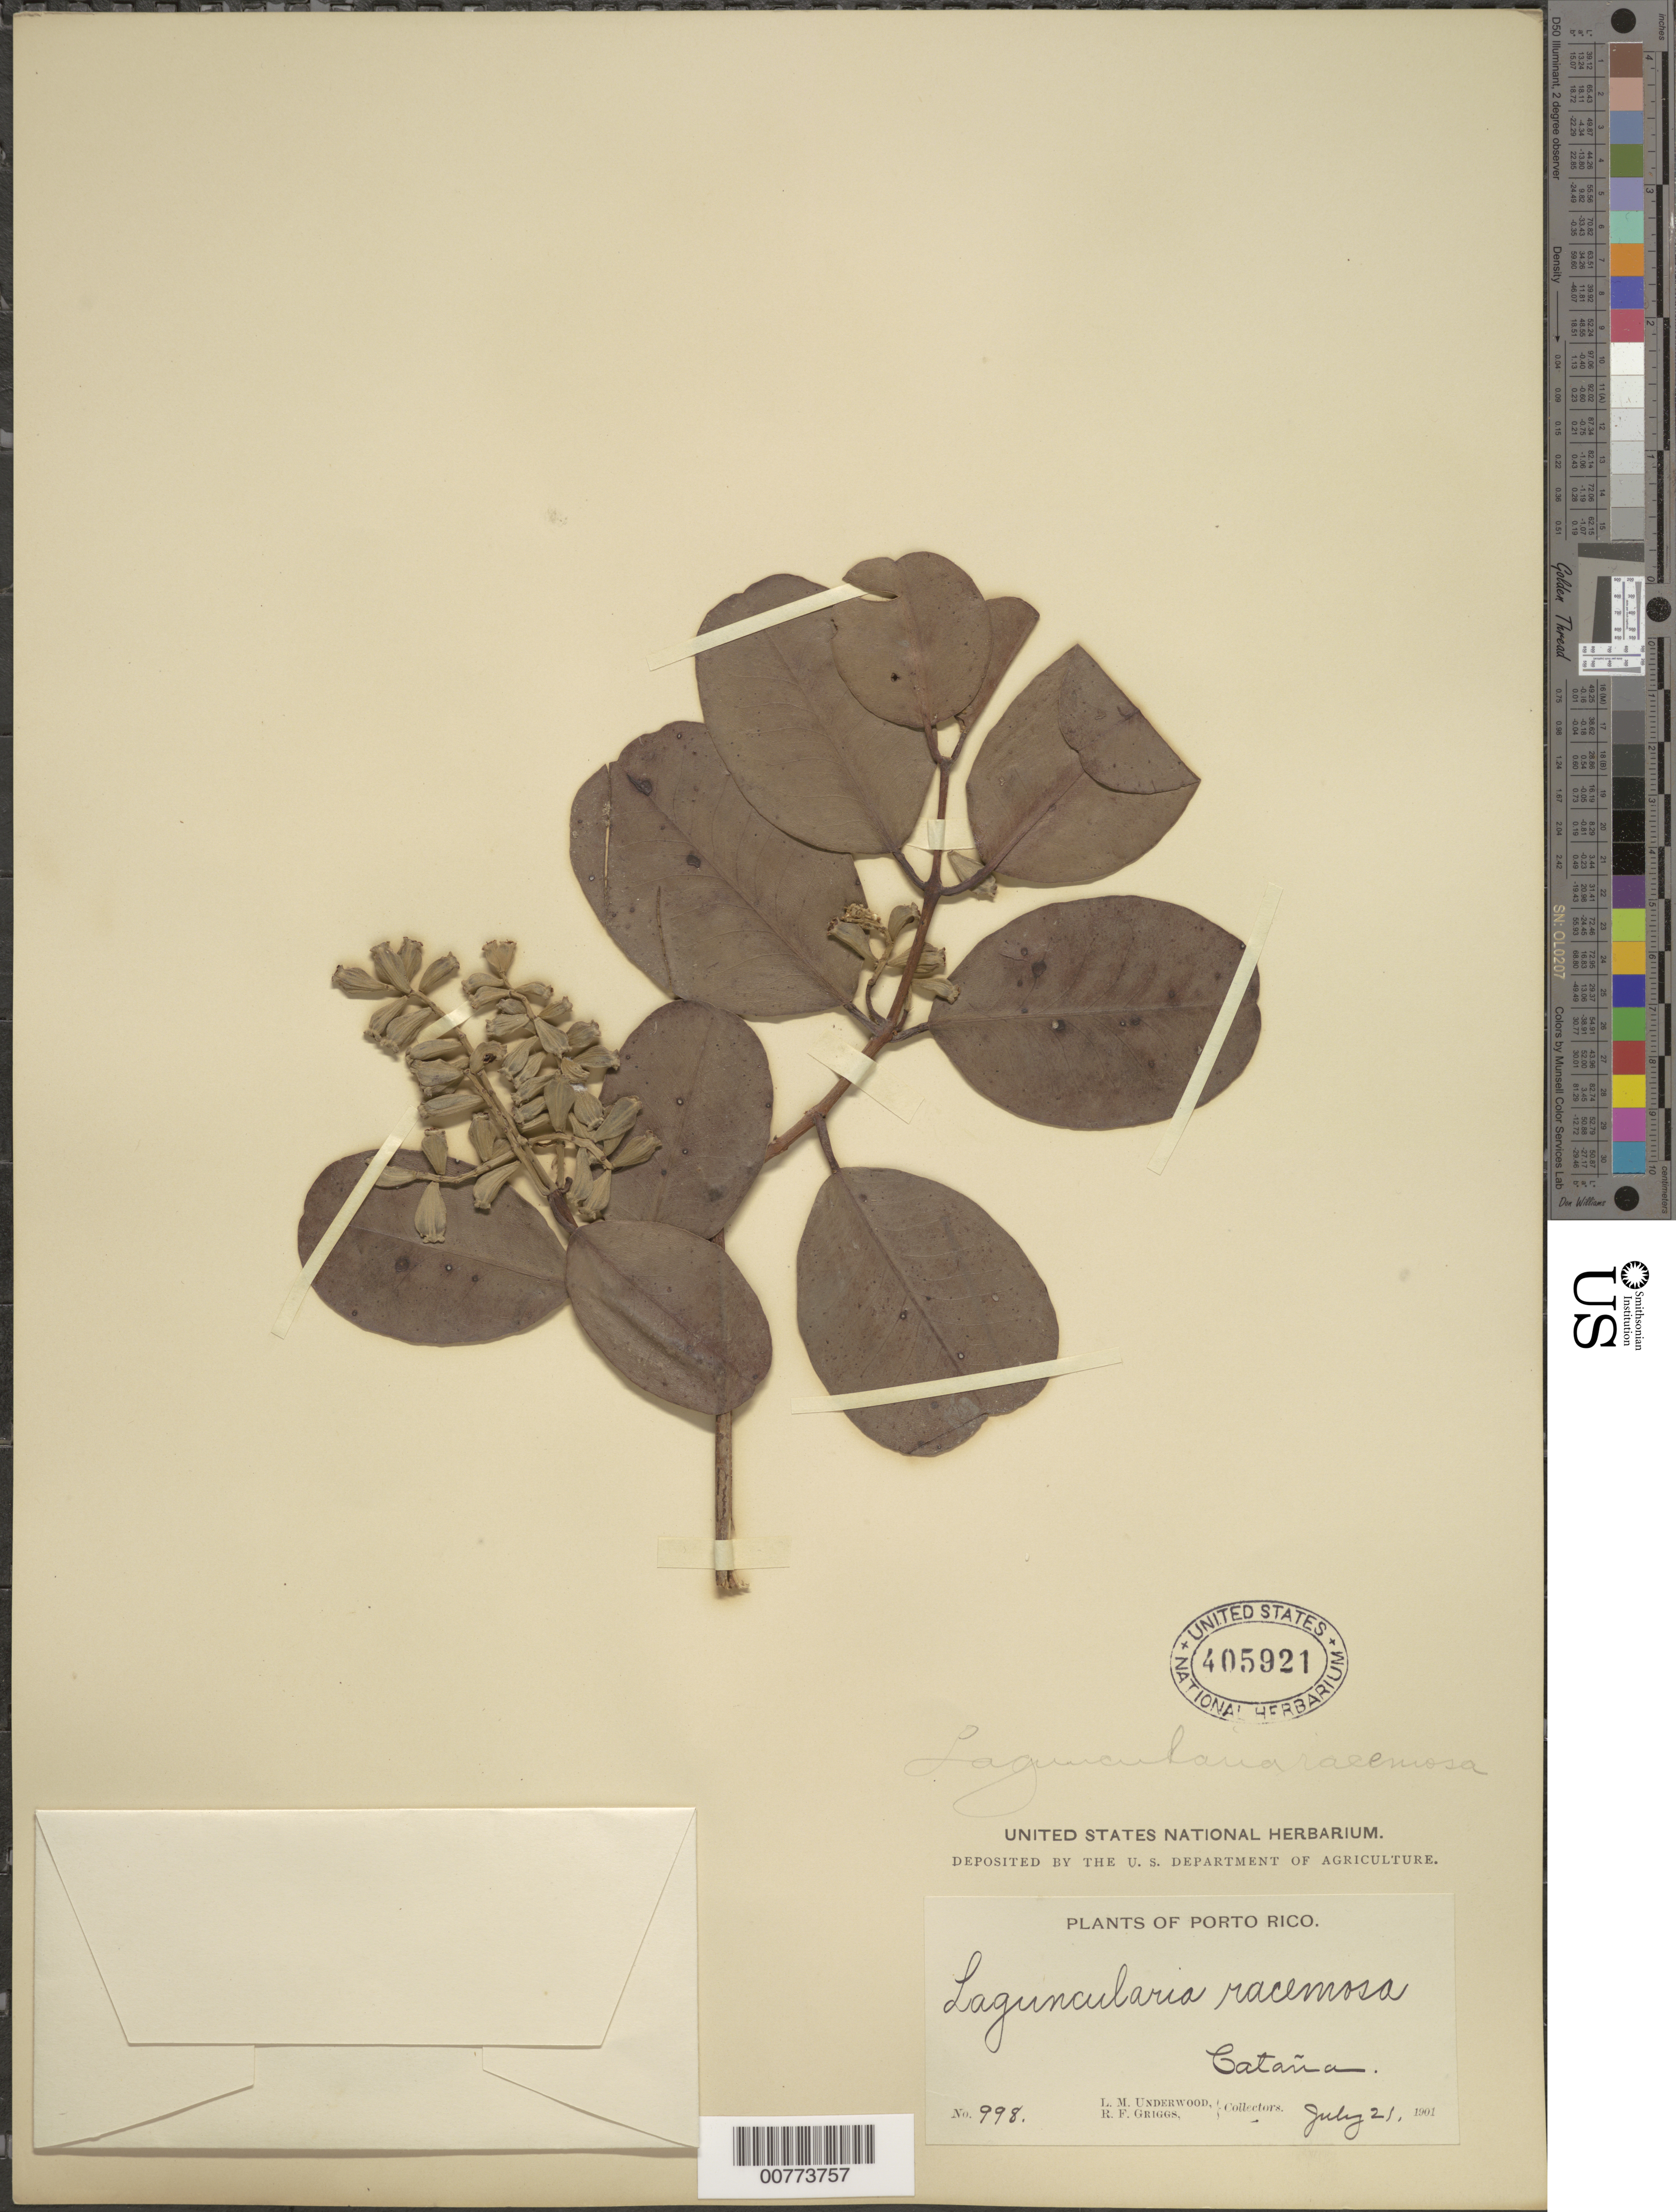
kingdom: Plantae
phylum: Tracheophyta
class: Magnoliopsida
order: Myrtales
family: Combretaceae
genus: Laguncularia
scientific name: Laguncularia racemosa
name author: (L.) C.F. Gaertn.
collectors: L. M. Underwood & R. F. Griggs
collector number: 998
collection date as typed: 21 Jul 1901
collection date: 1901-07-21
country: Puerto Rico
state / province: Cataño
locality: Cataño.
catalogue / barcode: US 405921